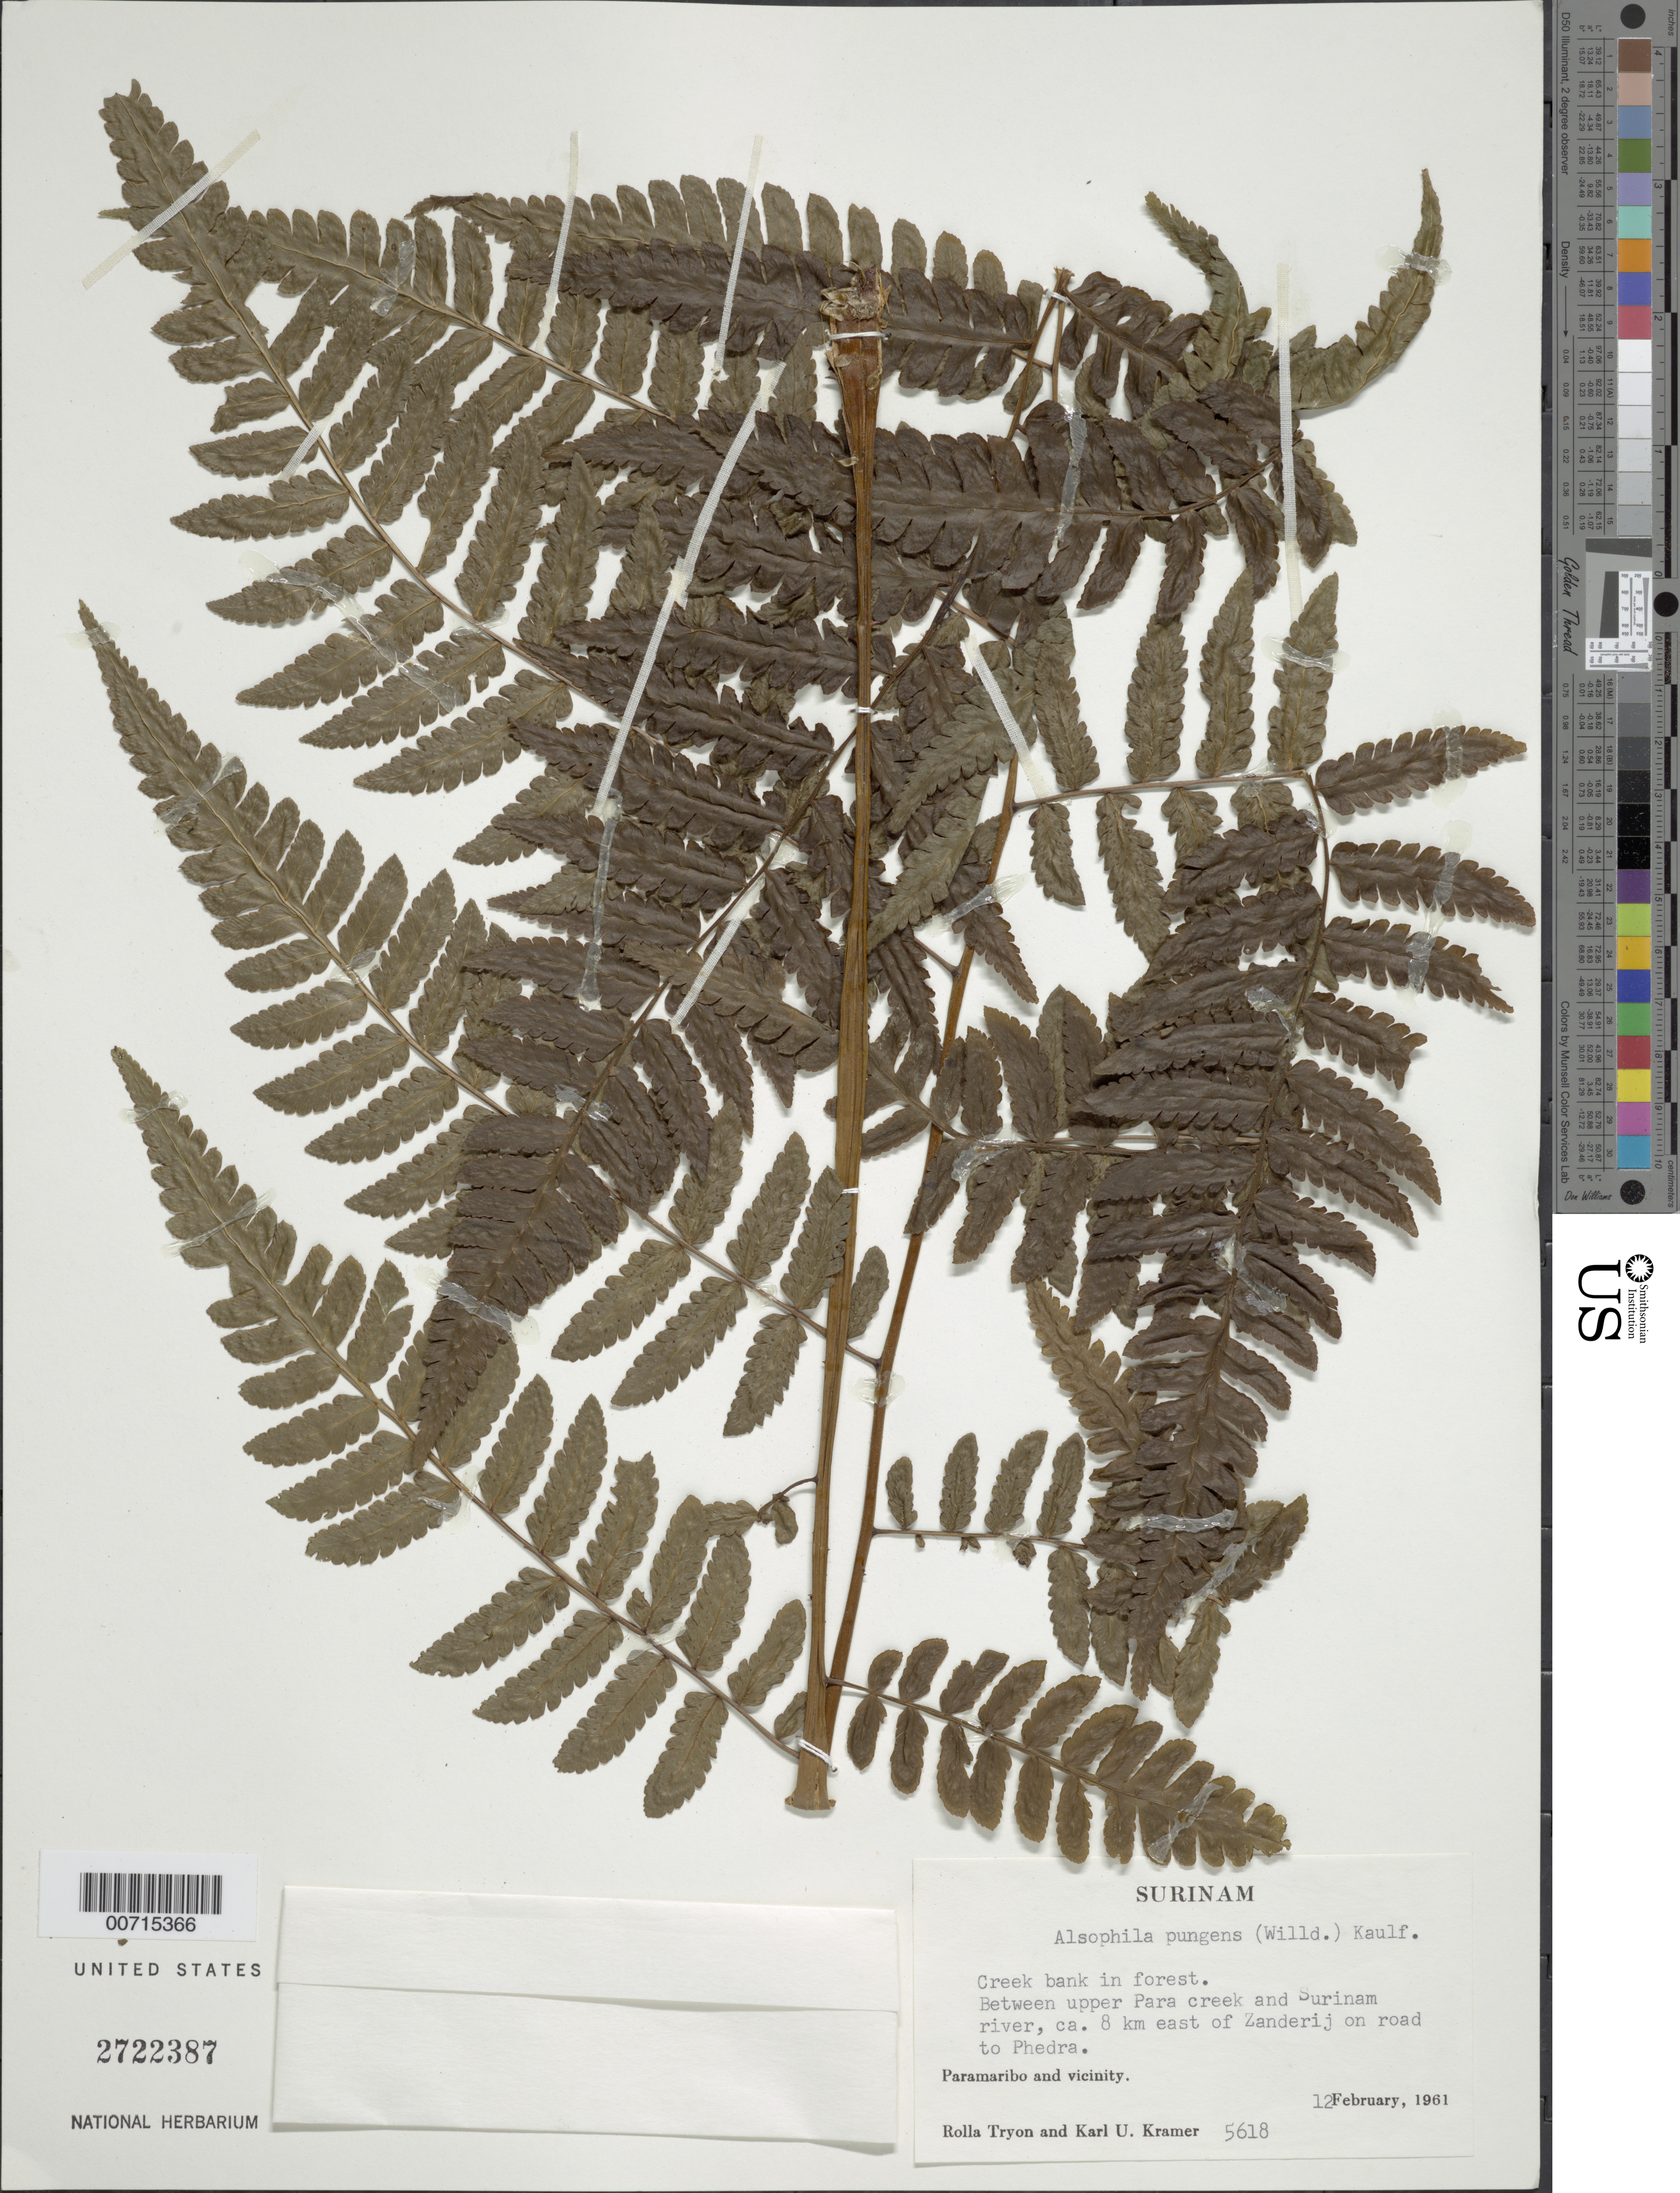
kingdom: Plantae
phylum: Tracheophyta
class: Polypodiopsida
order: Cyatheales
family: Cyatheaceae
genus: Cyathea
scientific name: Cyathea pungens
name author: (Willd.) Domin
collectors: R. M. Tryon & K. U. Kramer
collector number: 5618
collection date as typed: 12-Feb-61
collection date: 1961-02-12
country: Suriname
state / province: Paramaribo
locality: Upper Para Creek to SURINAME River, ca 8 km E of Zanderij on road to Phedra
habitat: Creek bank in forest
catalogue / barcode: US 2722387